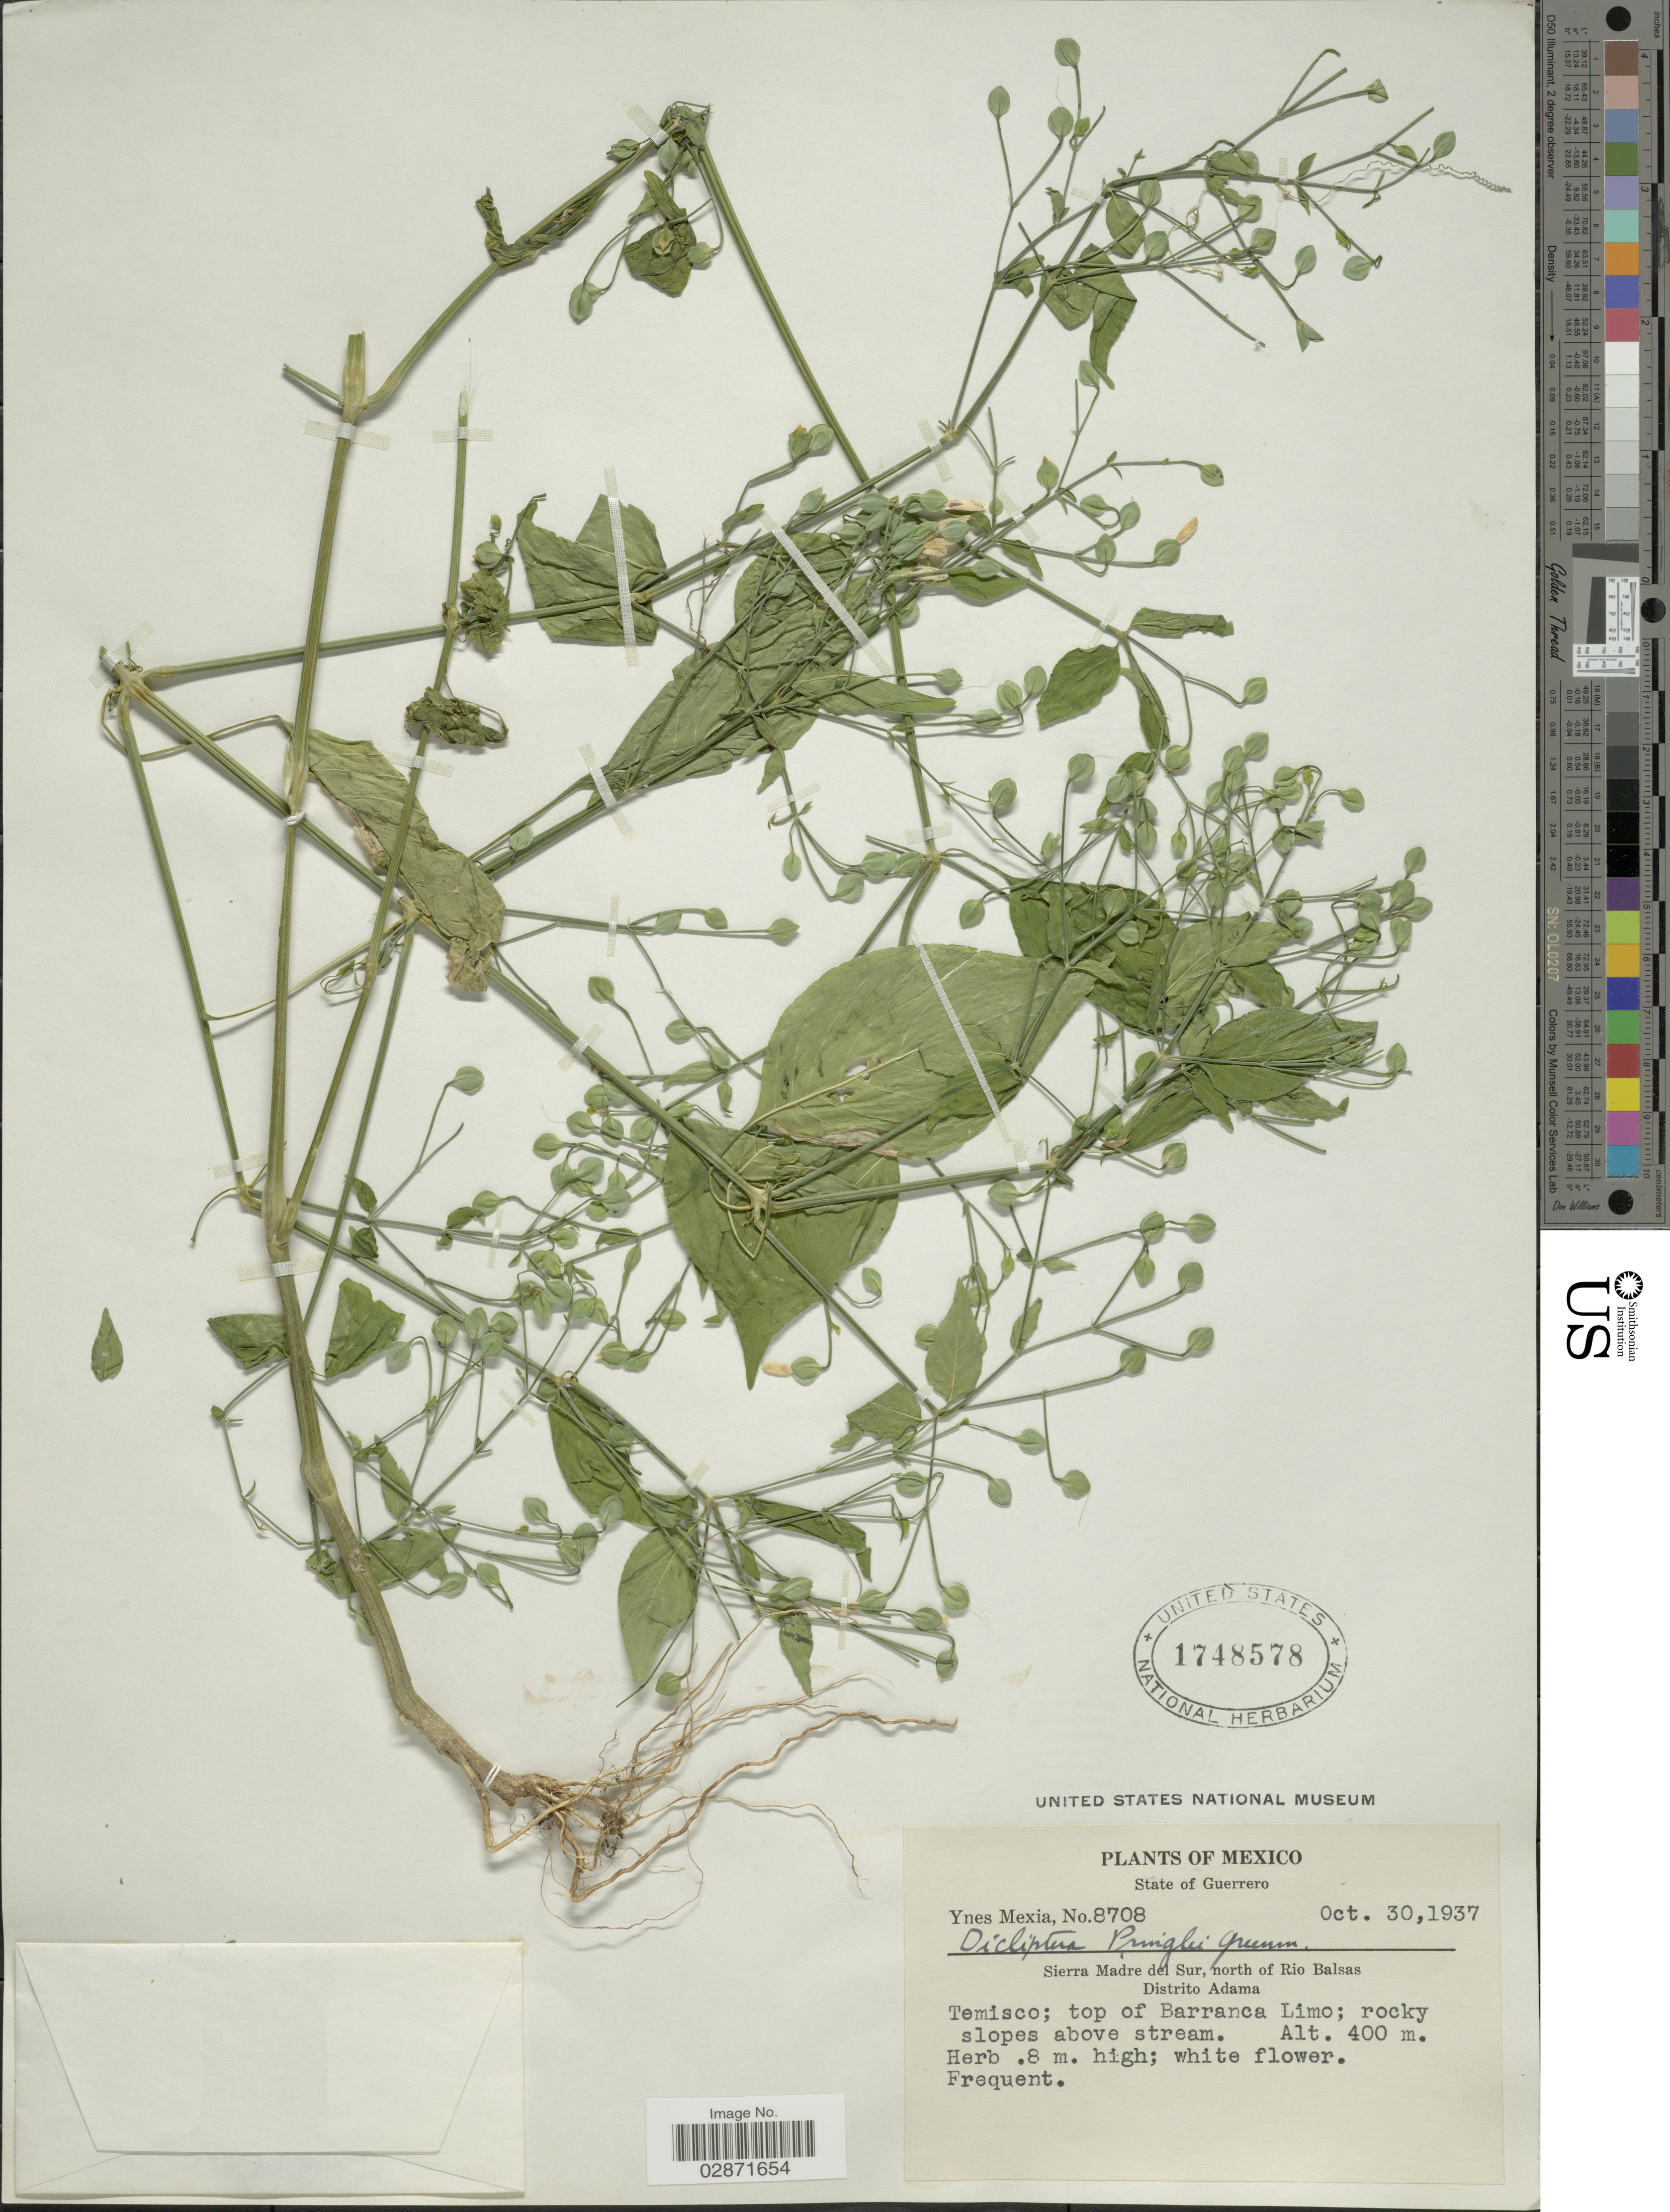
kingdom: Plantae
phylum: Tracheophyta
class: Magnoliopsida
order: Lamiales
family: Acanthaceae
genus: Dicliptera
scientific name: Dicliptera thlaspioides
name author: Nees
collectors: Y. Mexia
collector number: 8708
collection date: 1937-10-30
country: Mexico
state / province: Guerrero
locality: Temisco; top of Barranca Limo. Sierra Madre del Sur, north of Rio Balsas, Distrito Adama.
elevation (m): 400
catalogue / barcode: US 1748578